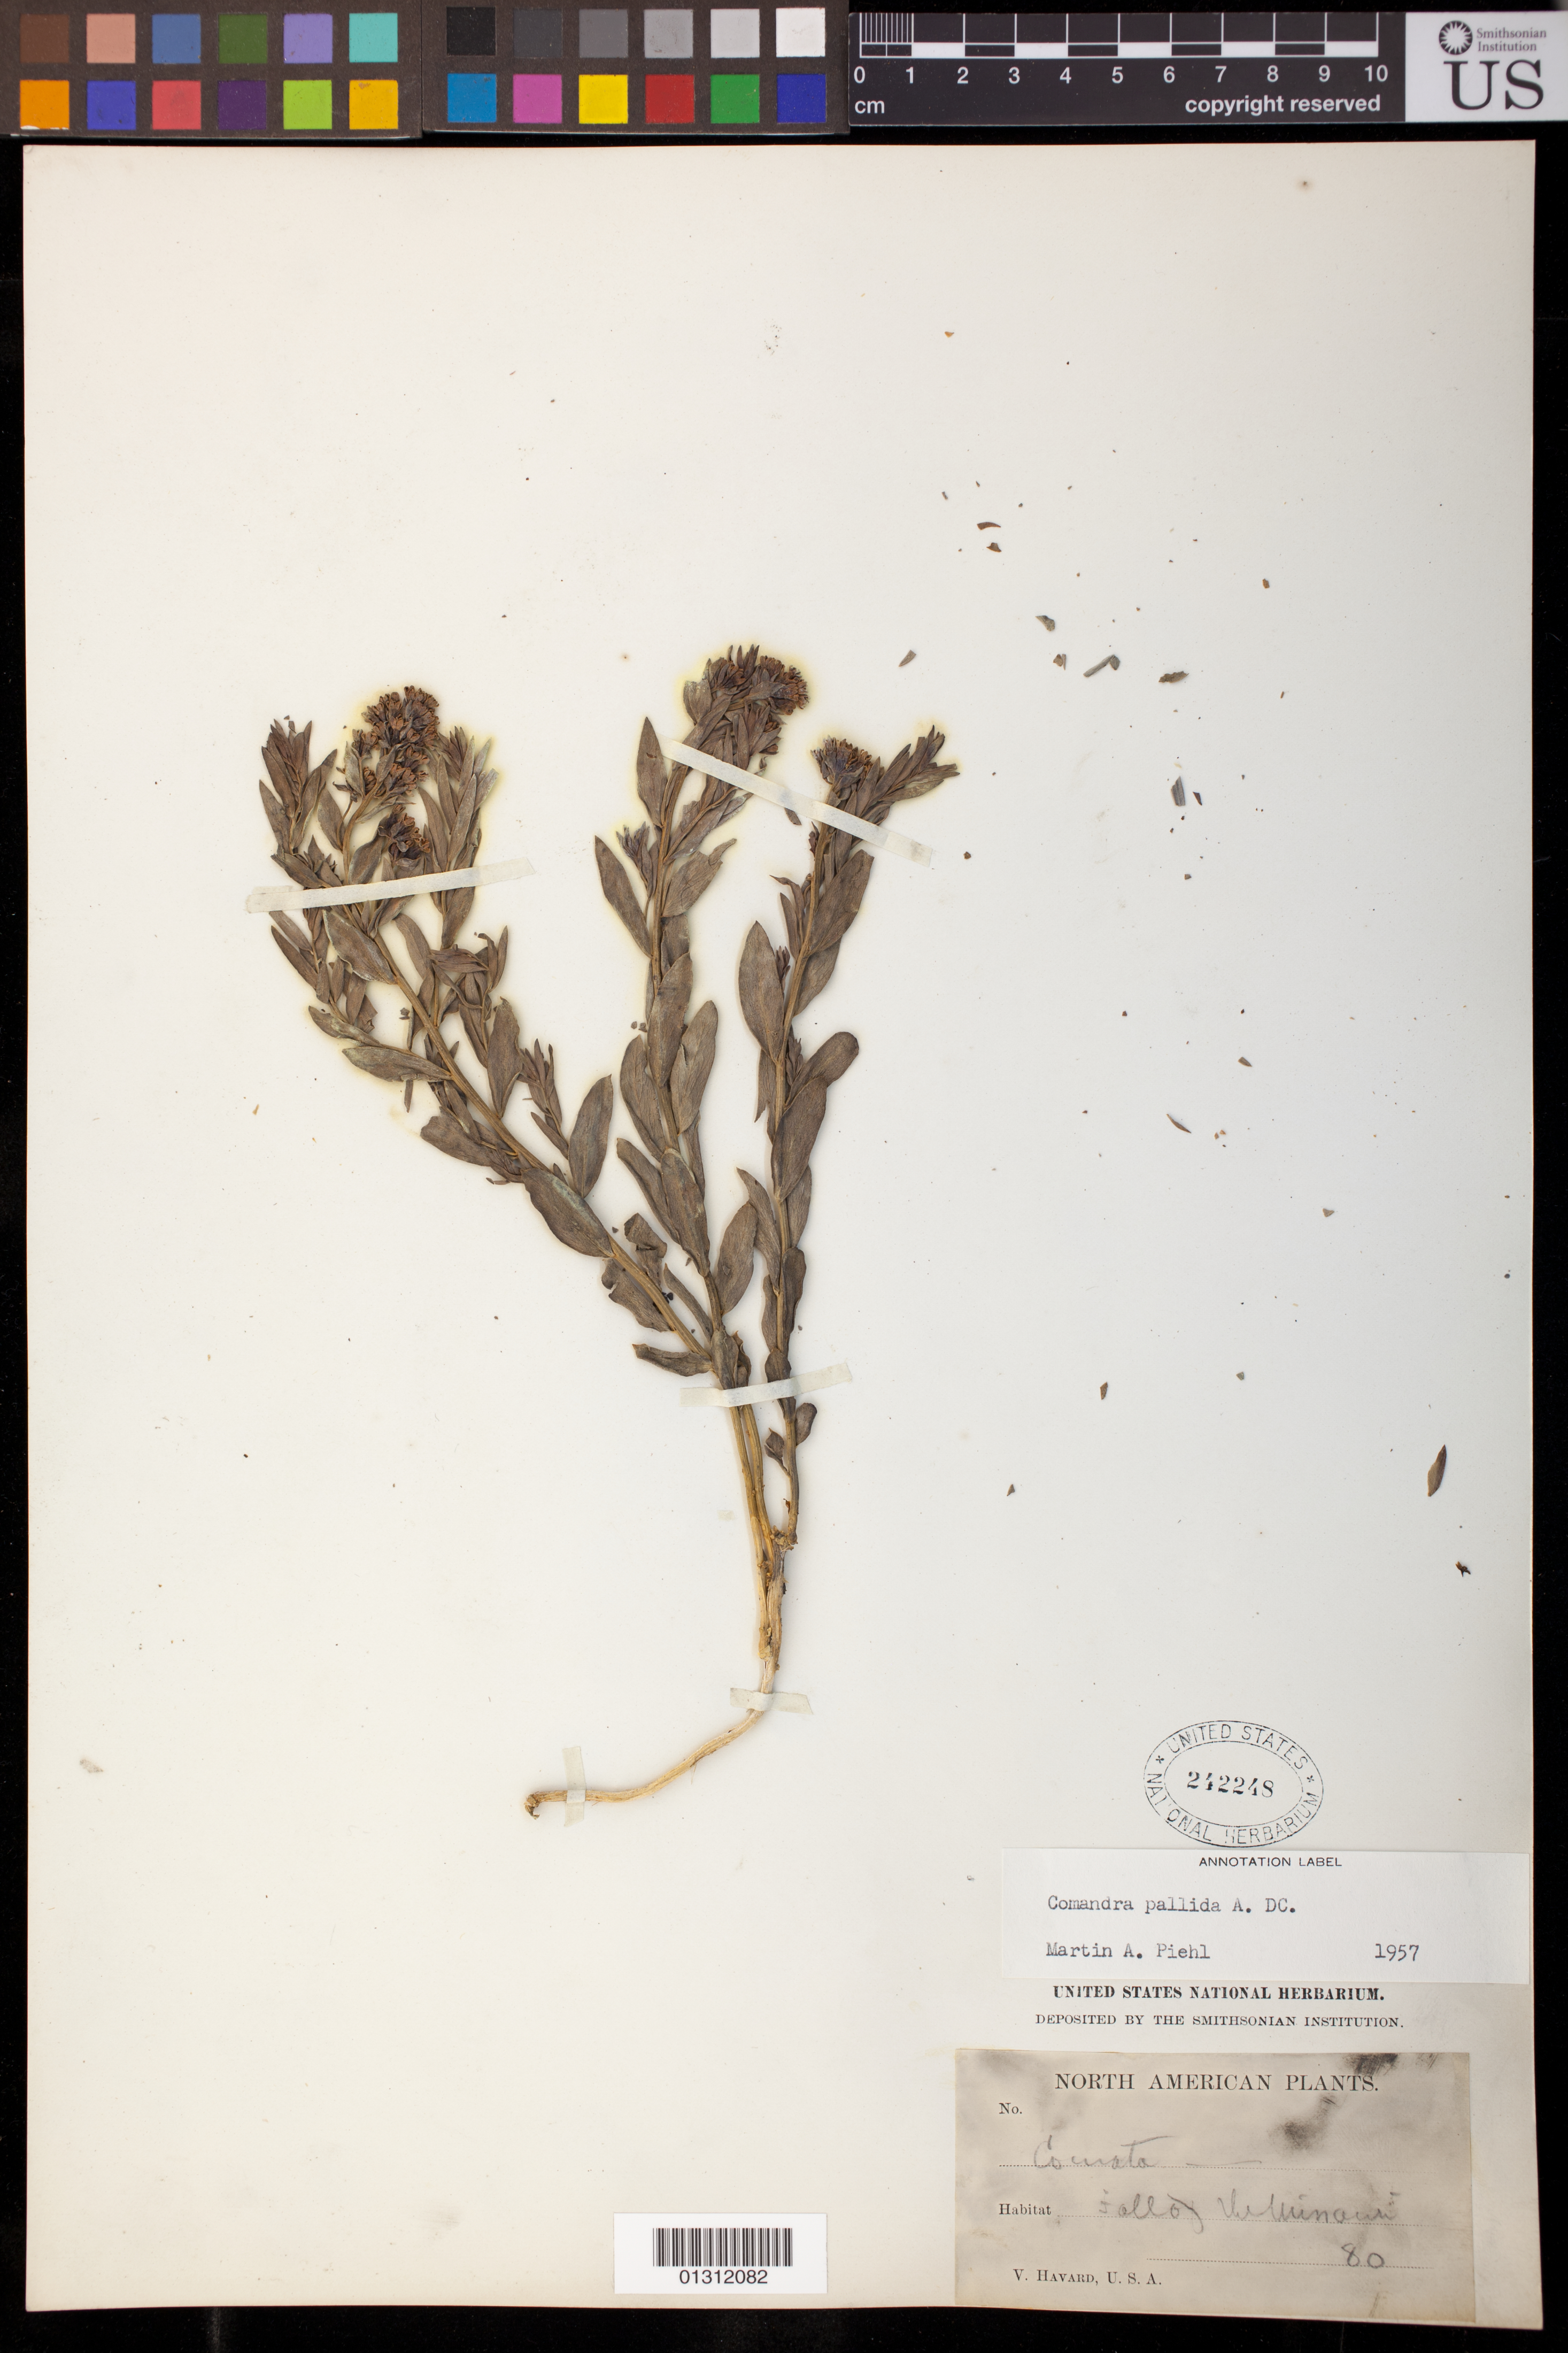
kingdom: Plantae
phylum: Tracheophyta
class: Magnoliopsida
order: Santalales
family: Comandraceae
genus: Comandra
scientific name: Comandra pallida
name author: A. DC.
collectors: V. Havard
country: United States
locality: Fall of the Uuliunauri [sp.?] 80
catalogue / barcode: US 242248